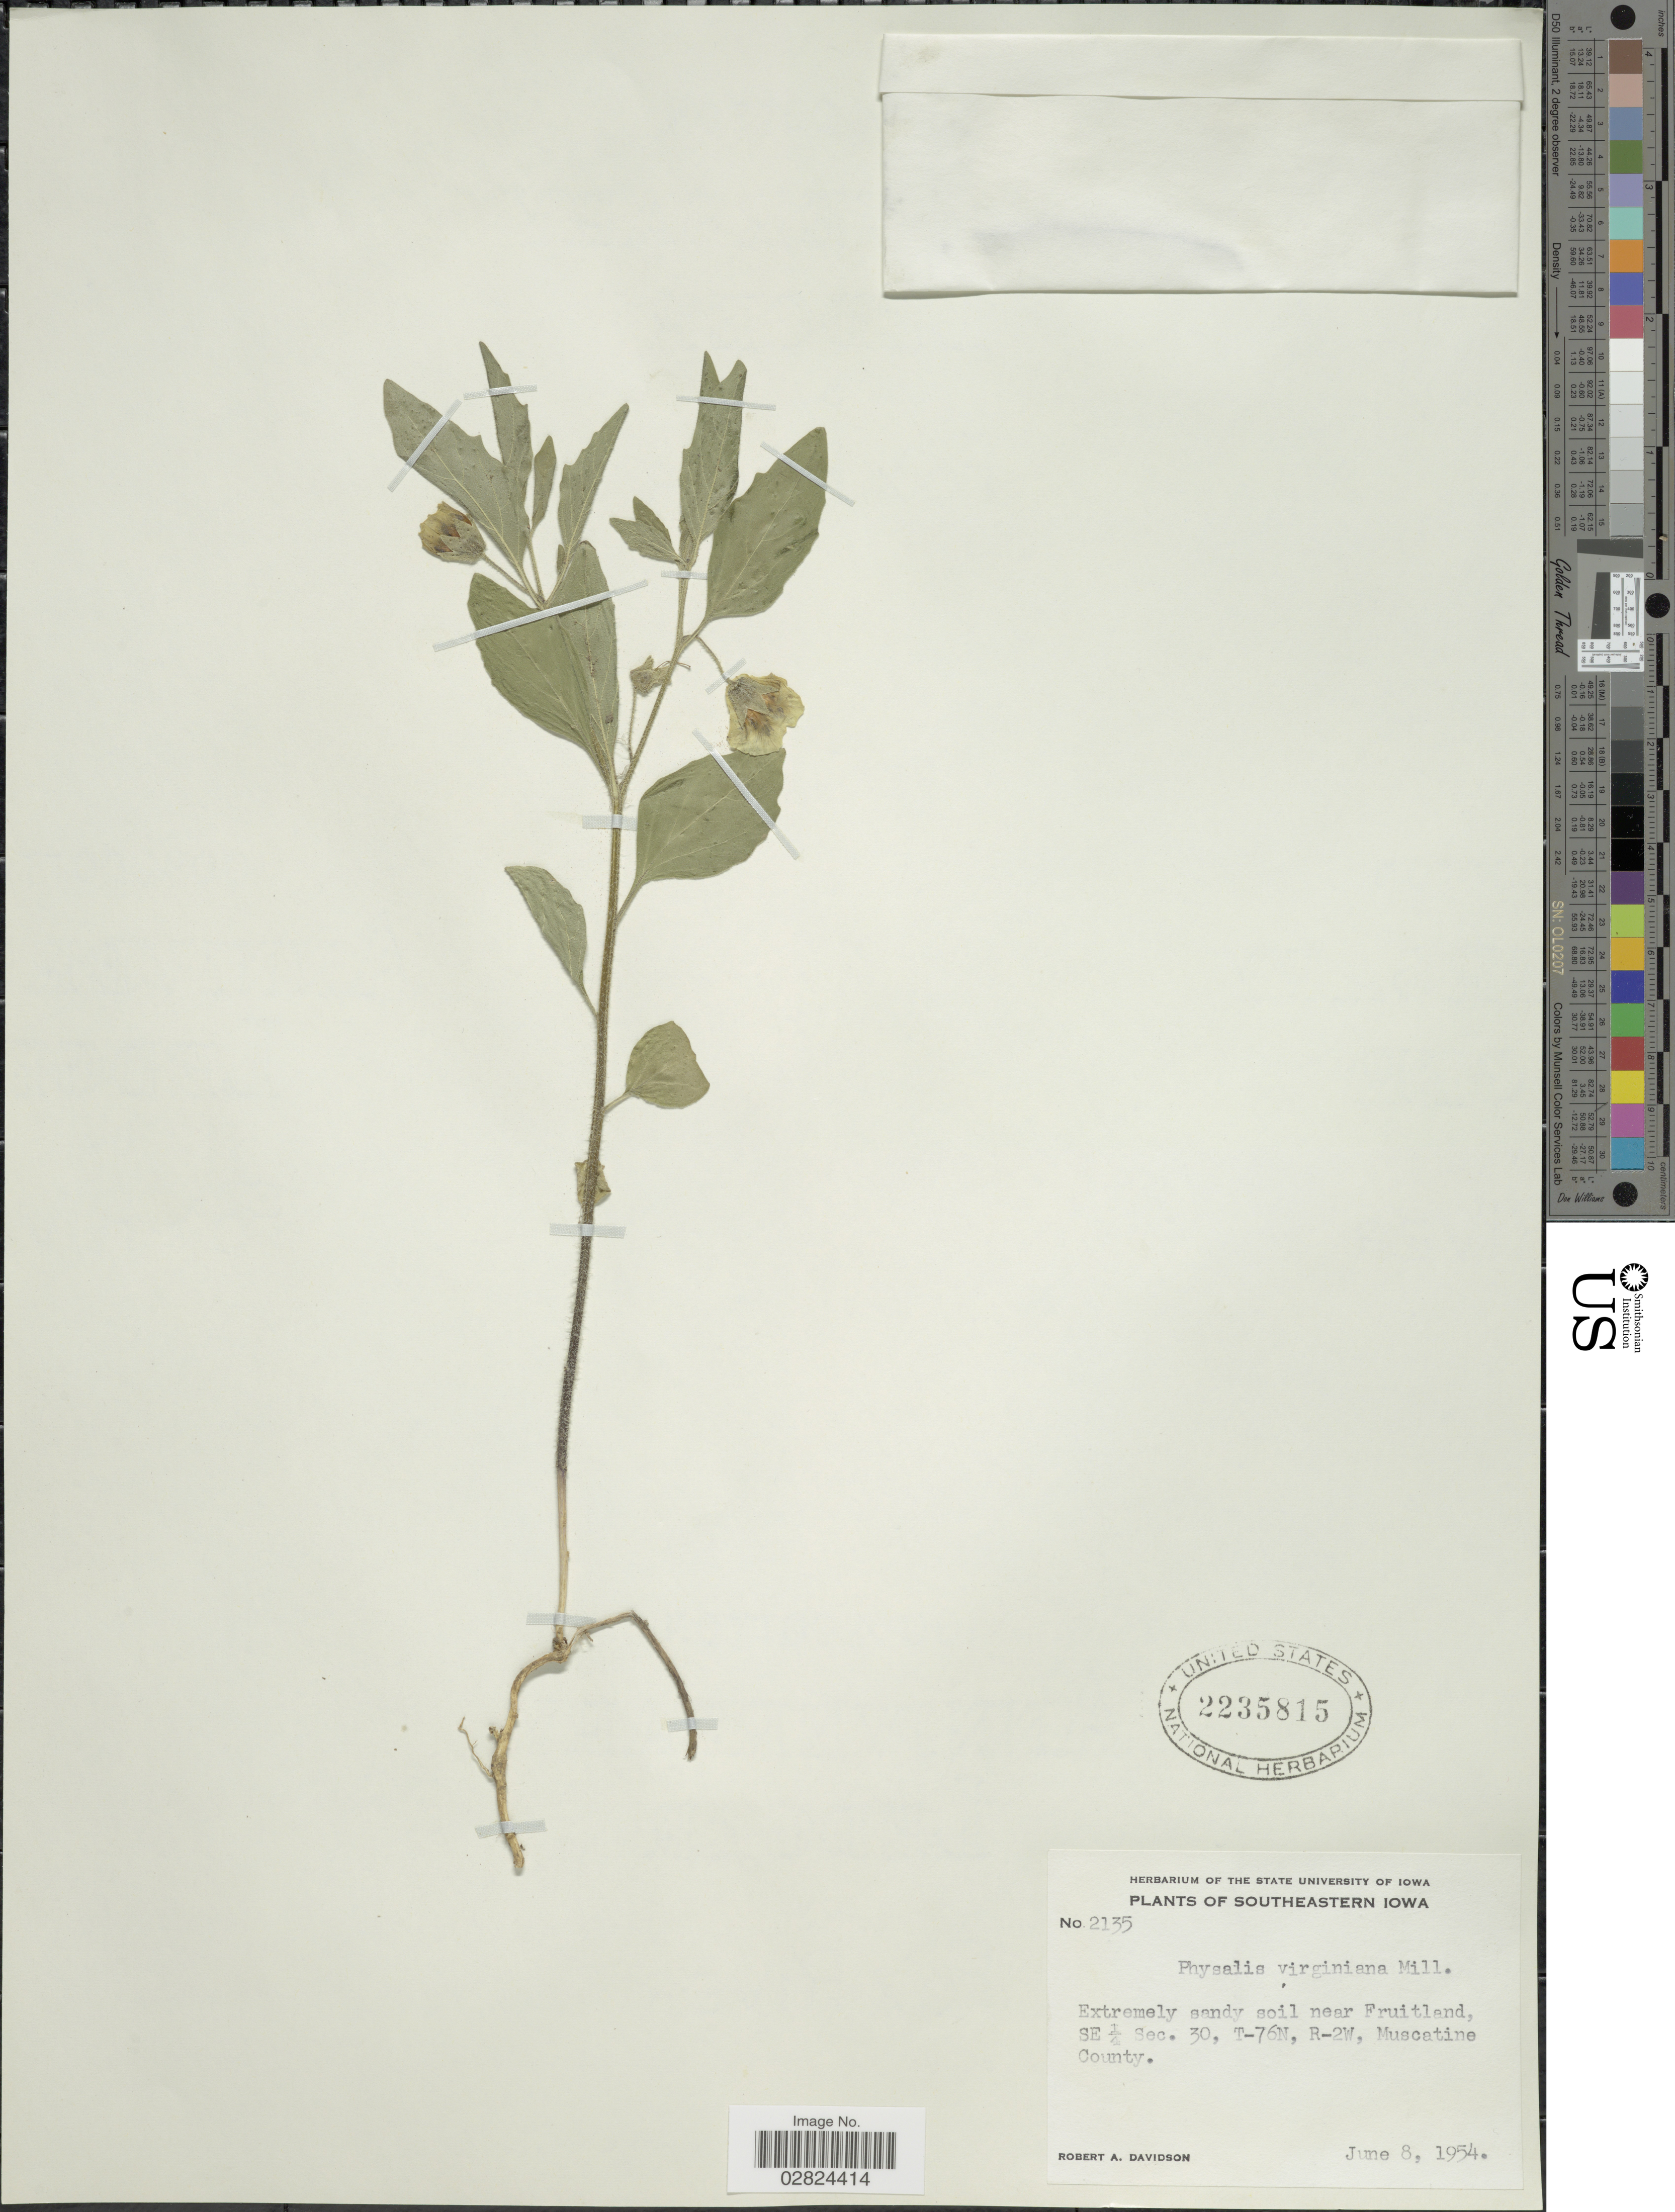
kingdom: Plantae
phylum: Tracheophyta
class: Magnoliopsida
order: Solanales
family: Solanaceae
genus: Physalis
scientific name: Physalis virginiana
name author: Mill.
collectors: R. A. Davidson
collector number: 2135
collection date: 1954-06-08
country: United States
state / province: Iowa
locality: Southeastern Iowa, near Fruitland, SE 1/4 Sec. 30, T-76N, R-2W, Muscatine County.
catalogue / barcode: US 2235815